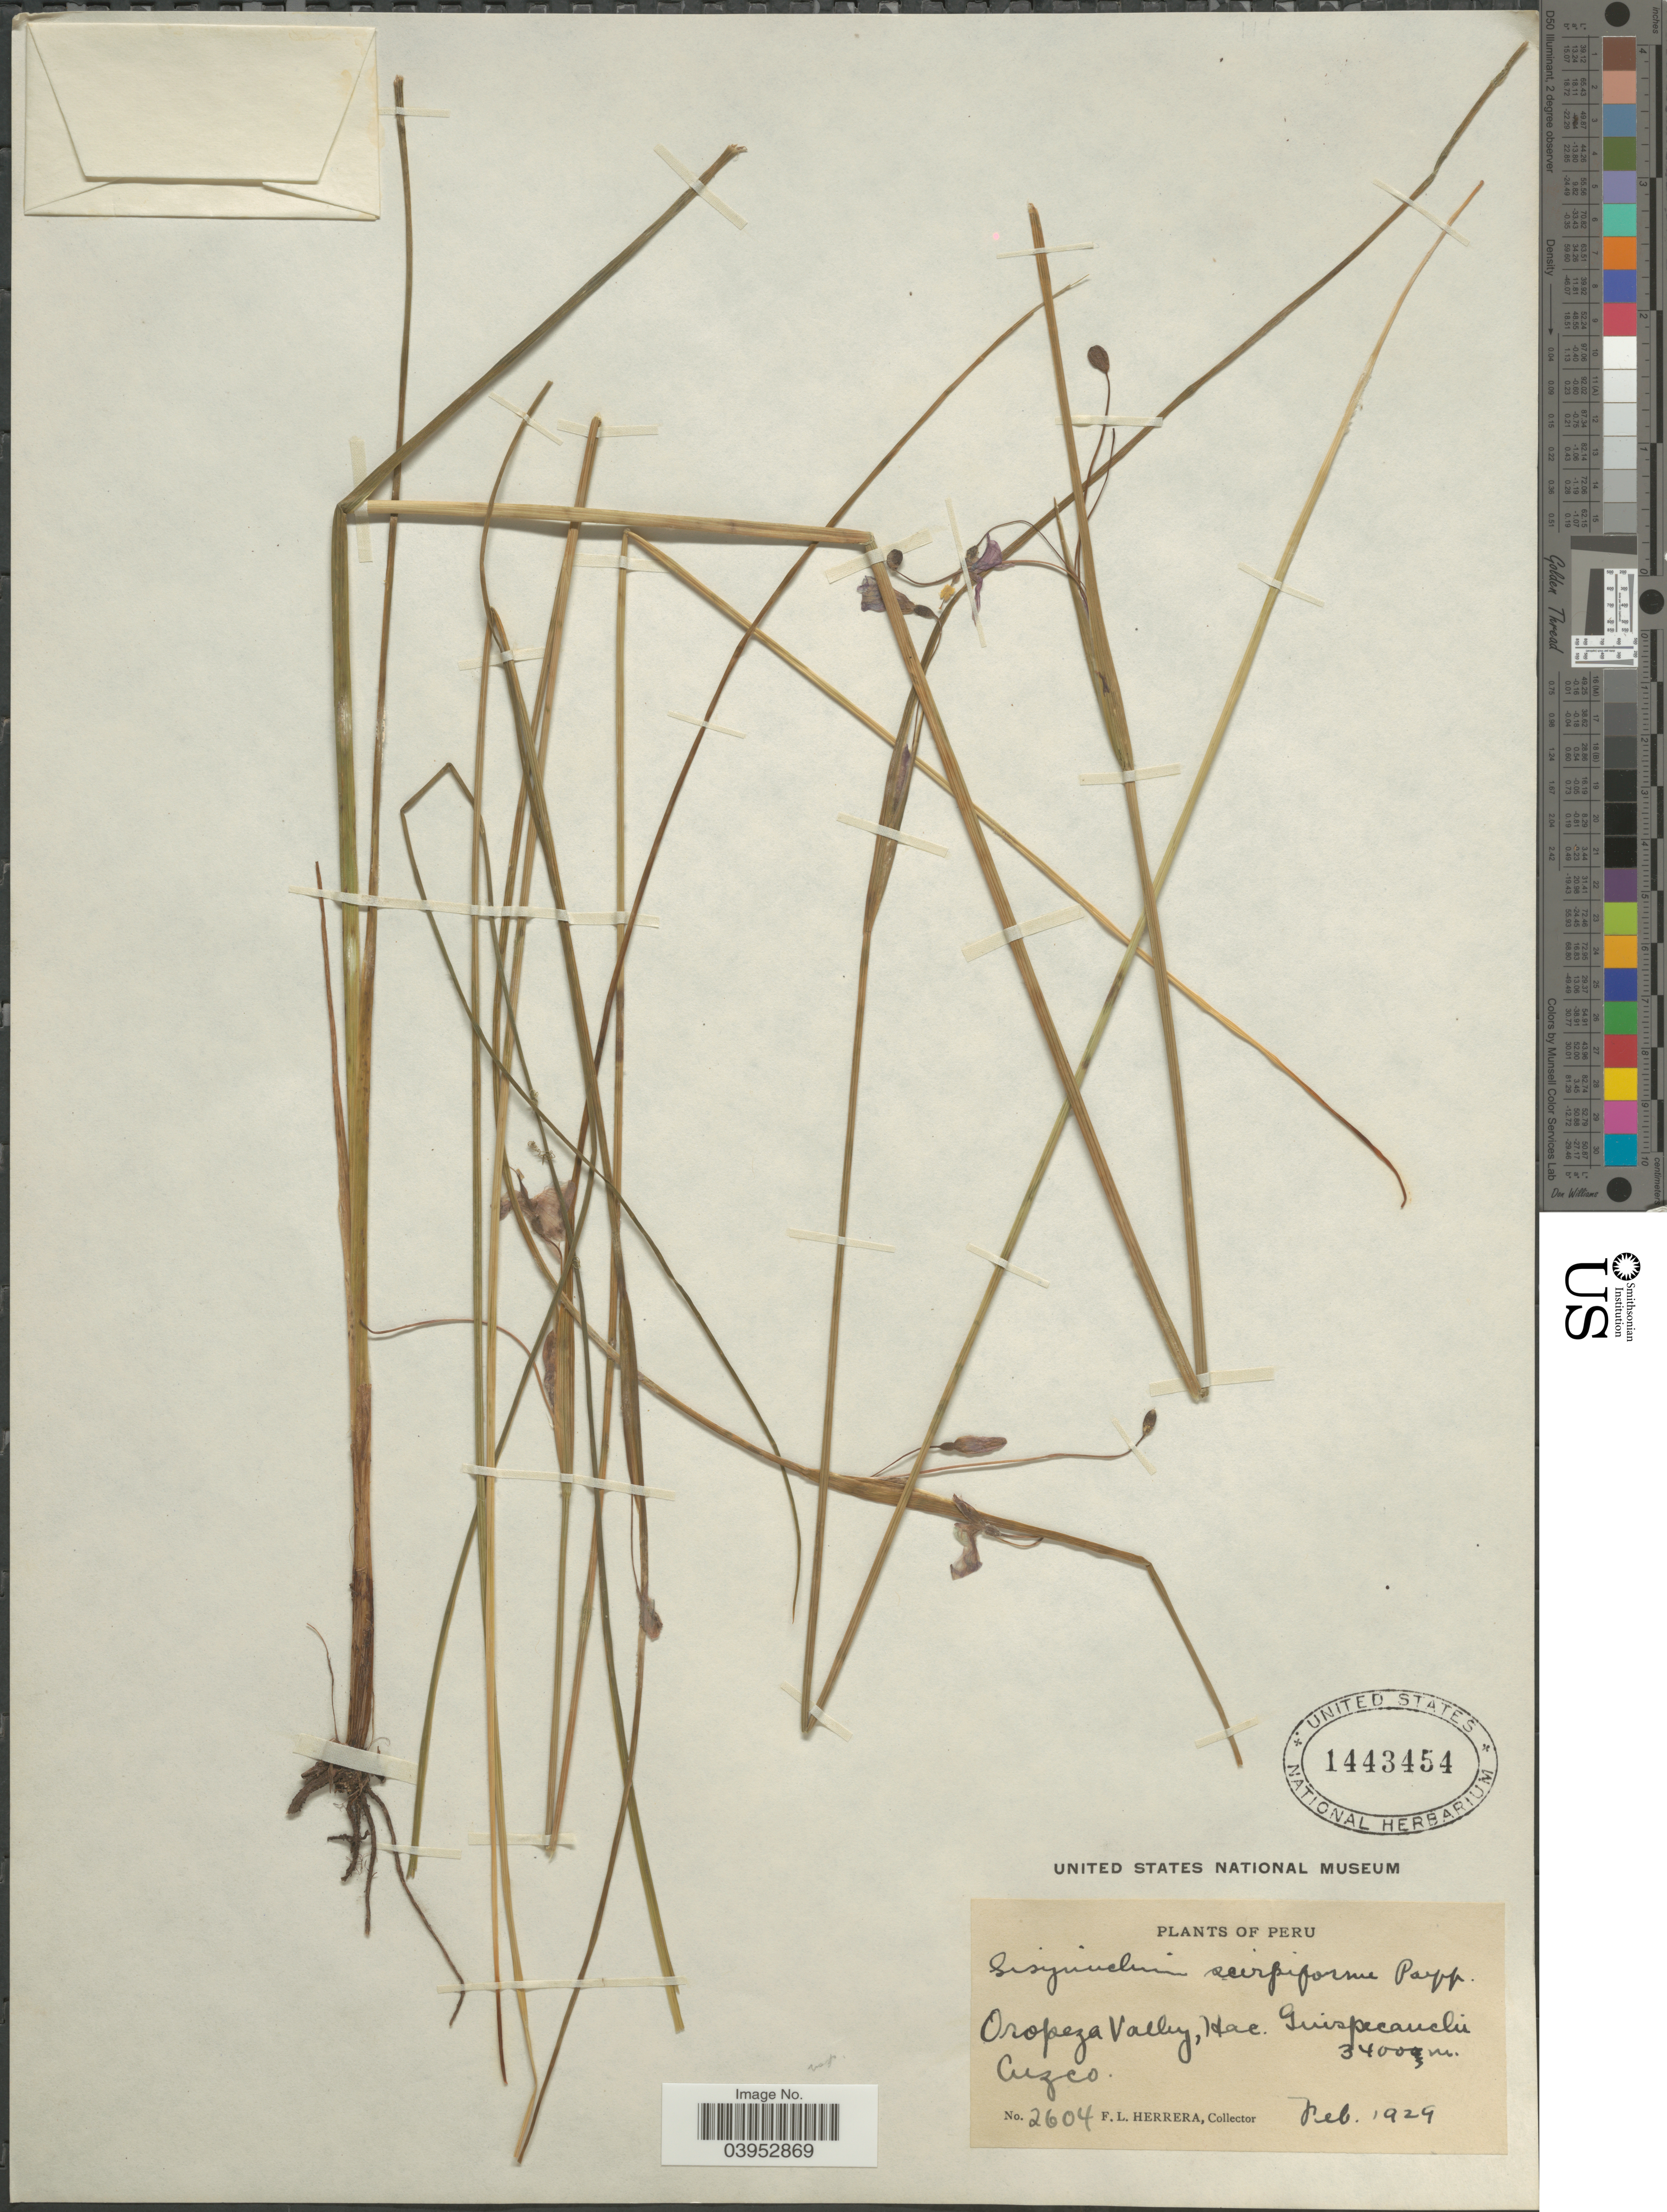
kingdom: Plantae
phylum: Tracheophyta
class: Liliopsida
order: Asparagales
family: Iridaceae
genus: Olsynium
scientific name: Olsynium scirpoideum subsp. scirpoideum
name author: (Poepp.) Goldblatt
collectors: F. L. Herrera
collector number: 2604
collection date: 1929-02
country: Peru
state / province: Cusco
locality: Oropeza Valley, Hac. Quispicanchi. Cuzco.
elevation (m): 3400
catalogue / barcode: US 1443454